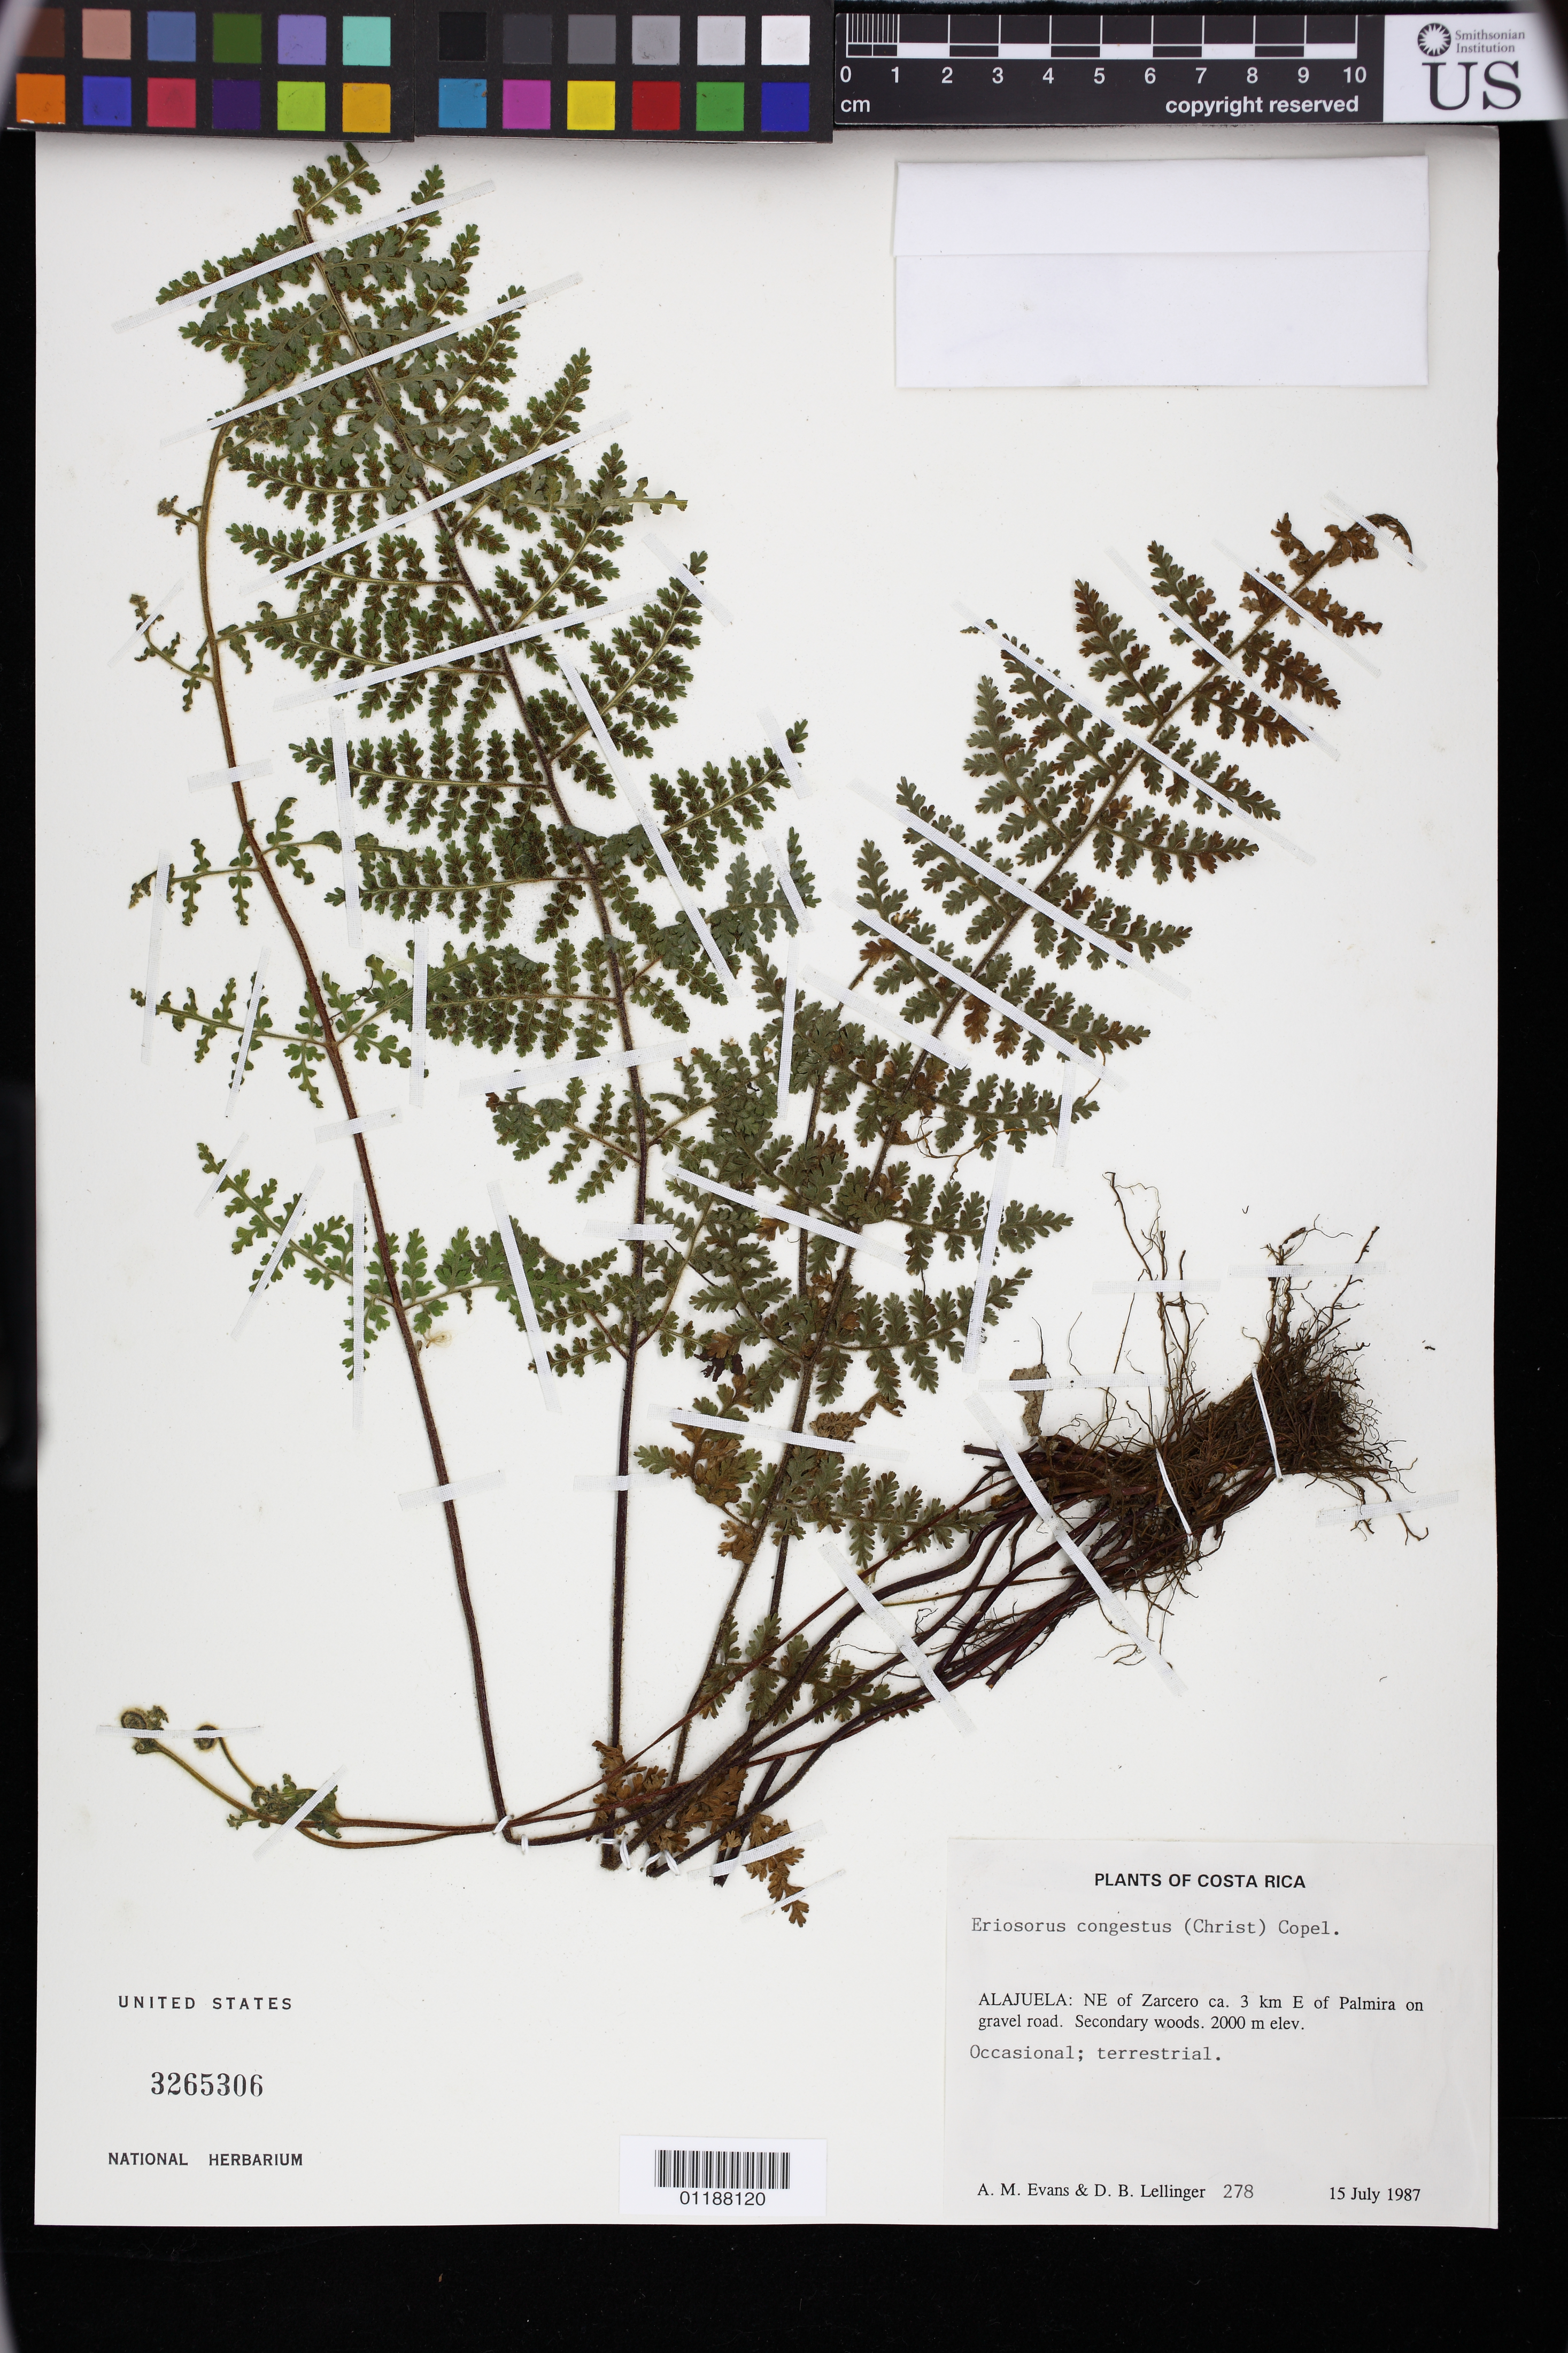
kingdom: Plantae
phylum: Tracheophyta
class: Polypodiopsida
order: Polypodiales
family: Pteridaceae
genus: Jamesonia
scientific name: Jamesonia congesta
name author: (Christ) Christenh.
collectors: A. M. Evans & D. B. Lellinger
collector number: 278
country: Costa Rica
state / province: Alajuela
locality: NE of zarcero, E of Palmira on grave road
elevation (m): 2000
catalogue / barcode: US 3265306